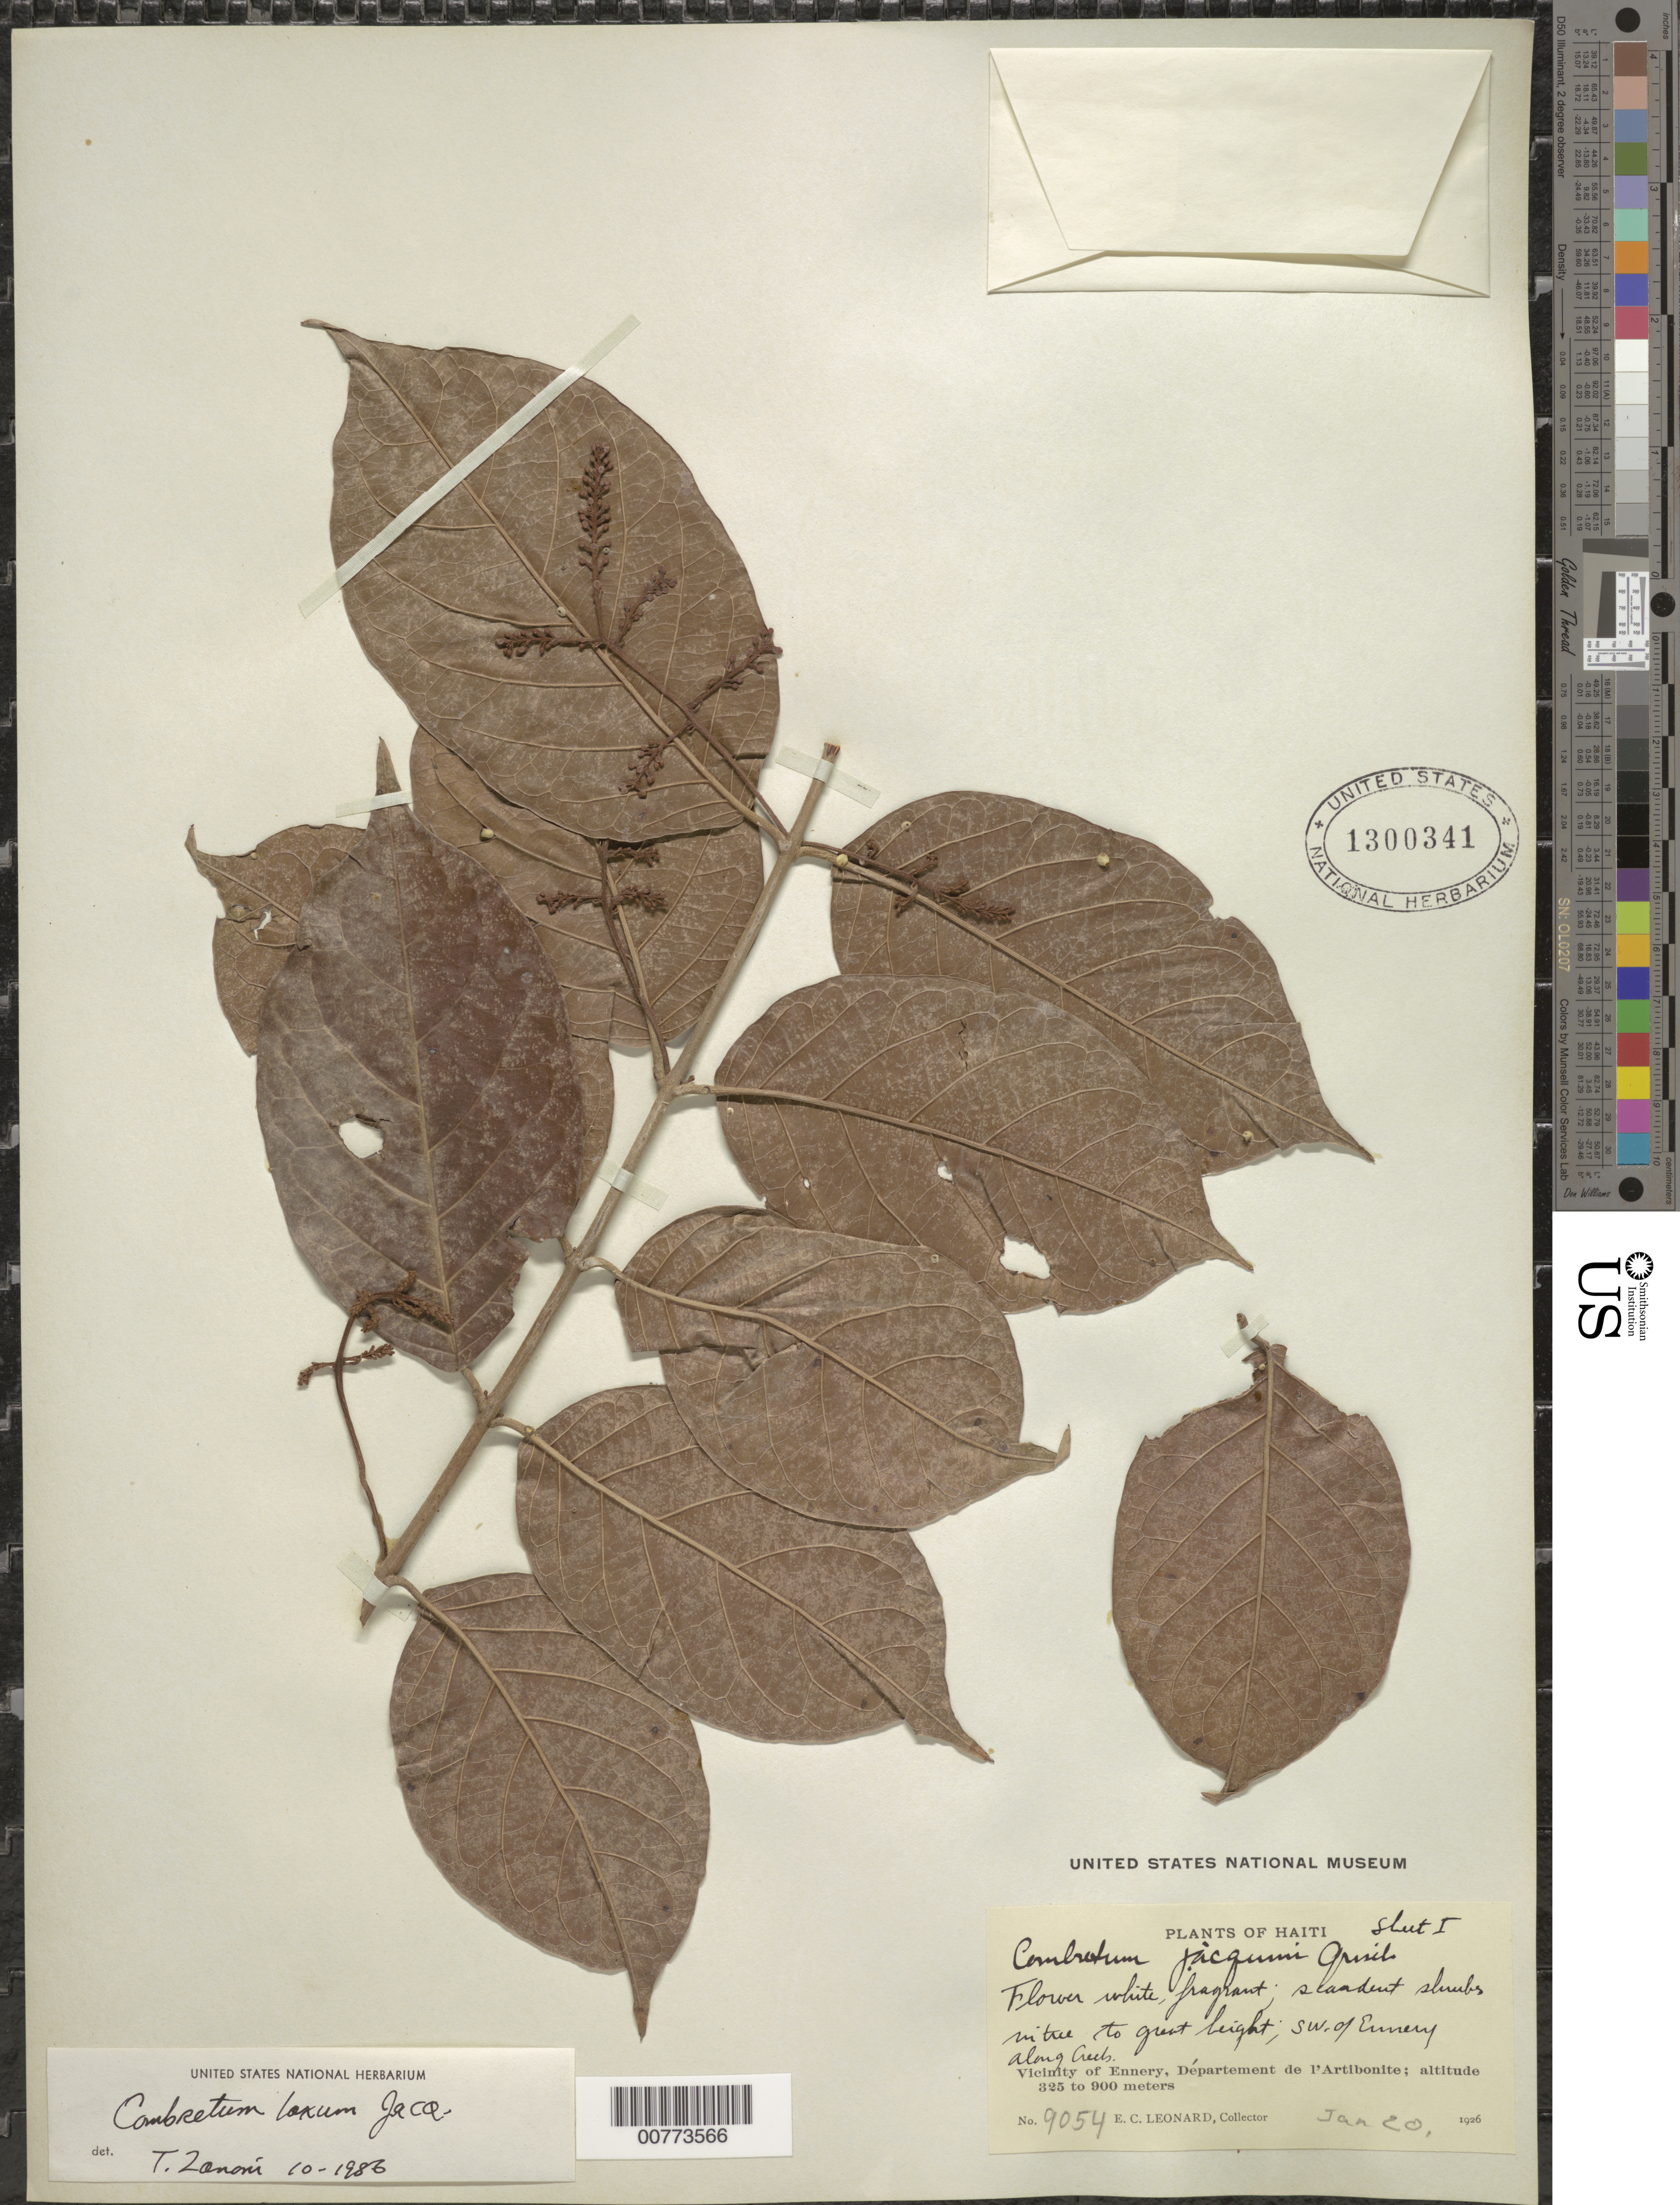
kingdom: Plantae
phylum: Tracheophyta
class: Magnoliopsida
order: Myrtales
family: Combretaceae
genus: Combretum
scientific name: Combretum laxum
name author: Jacq.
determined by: Zanoni, T. A., (NY), New York Botanical Garden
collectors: E. C. Leonard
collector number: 9054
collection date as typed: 20 Jan 1926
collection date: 1926-01-20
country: Haiti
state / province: Artibonite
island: Hispaniola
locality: Vicinity of Ennery, southwest of Ennery.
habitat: Along creek.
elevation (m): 325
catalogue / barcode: US 1300341